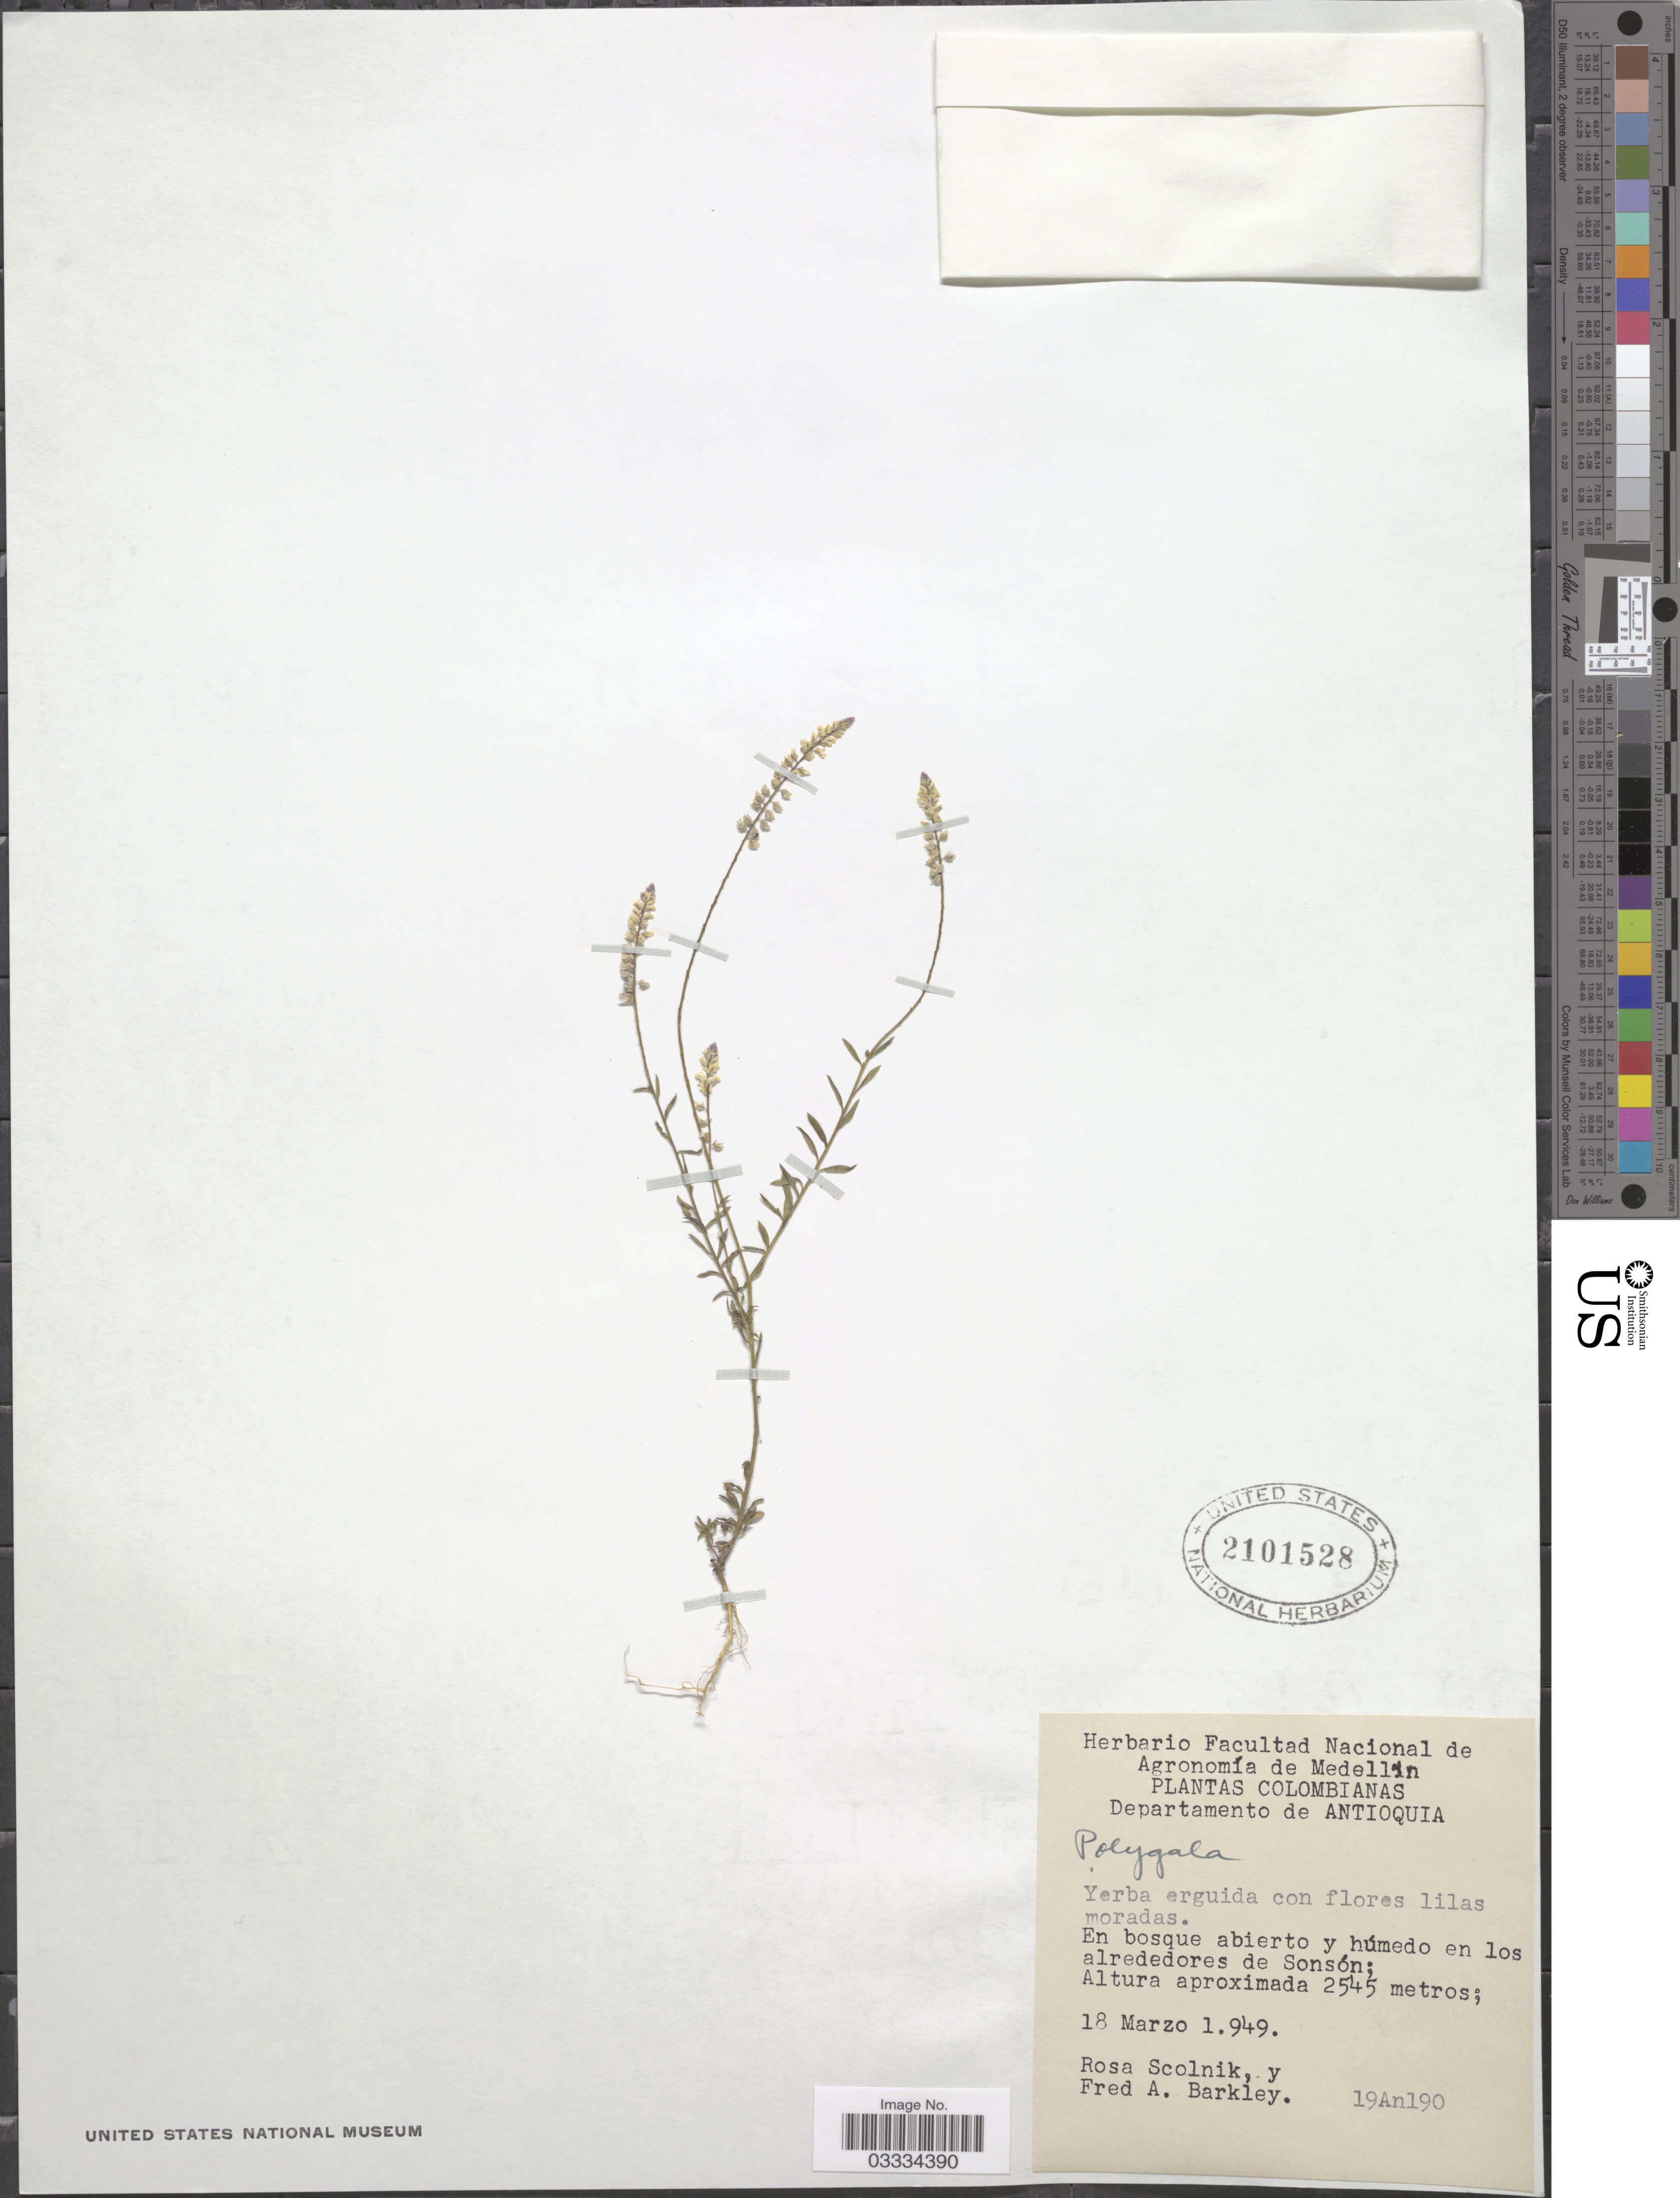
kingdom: Plantae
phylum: Tracheophyta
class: Magnoliopsida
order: Fabales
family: Polygalaceae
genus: Polygala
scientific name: Polygala sp.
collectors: R. Scolnik & F. A. Barkley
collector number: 19An190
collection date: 1949-03-18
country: Colombia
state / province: Antioquia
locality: Departamento de Antioquia. En bosque abierto y húmedo en los alrededores de Sonsón.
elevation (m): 2545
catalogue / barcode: US 2101528